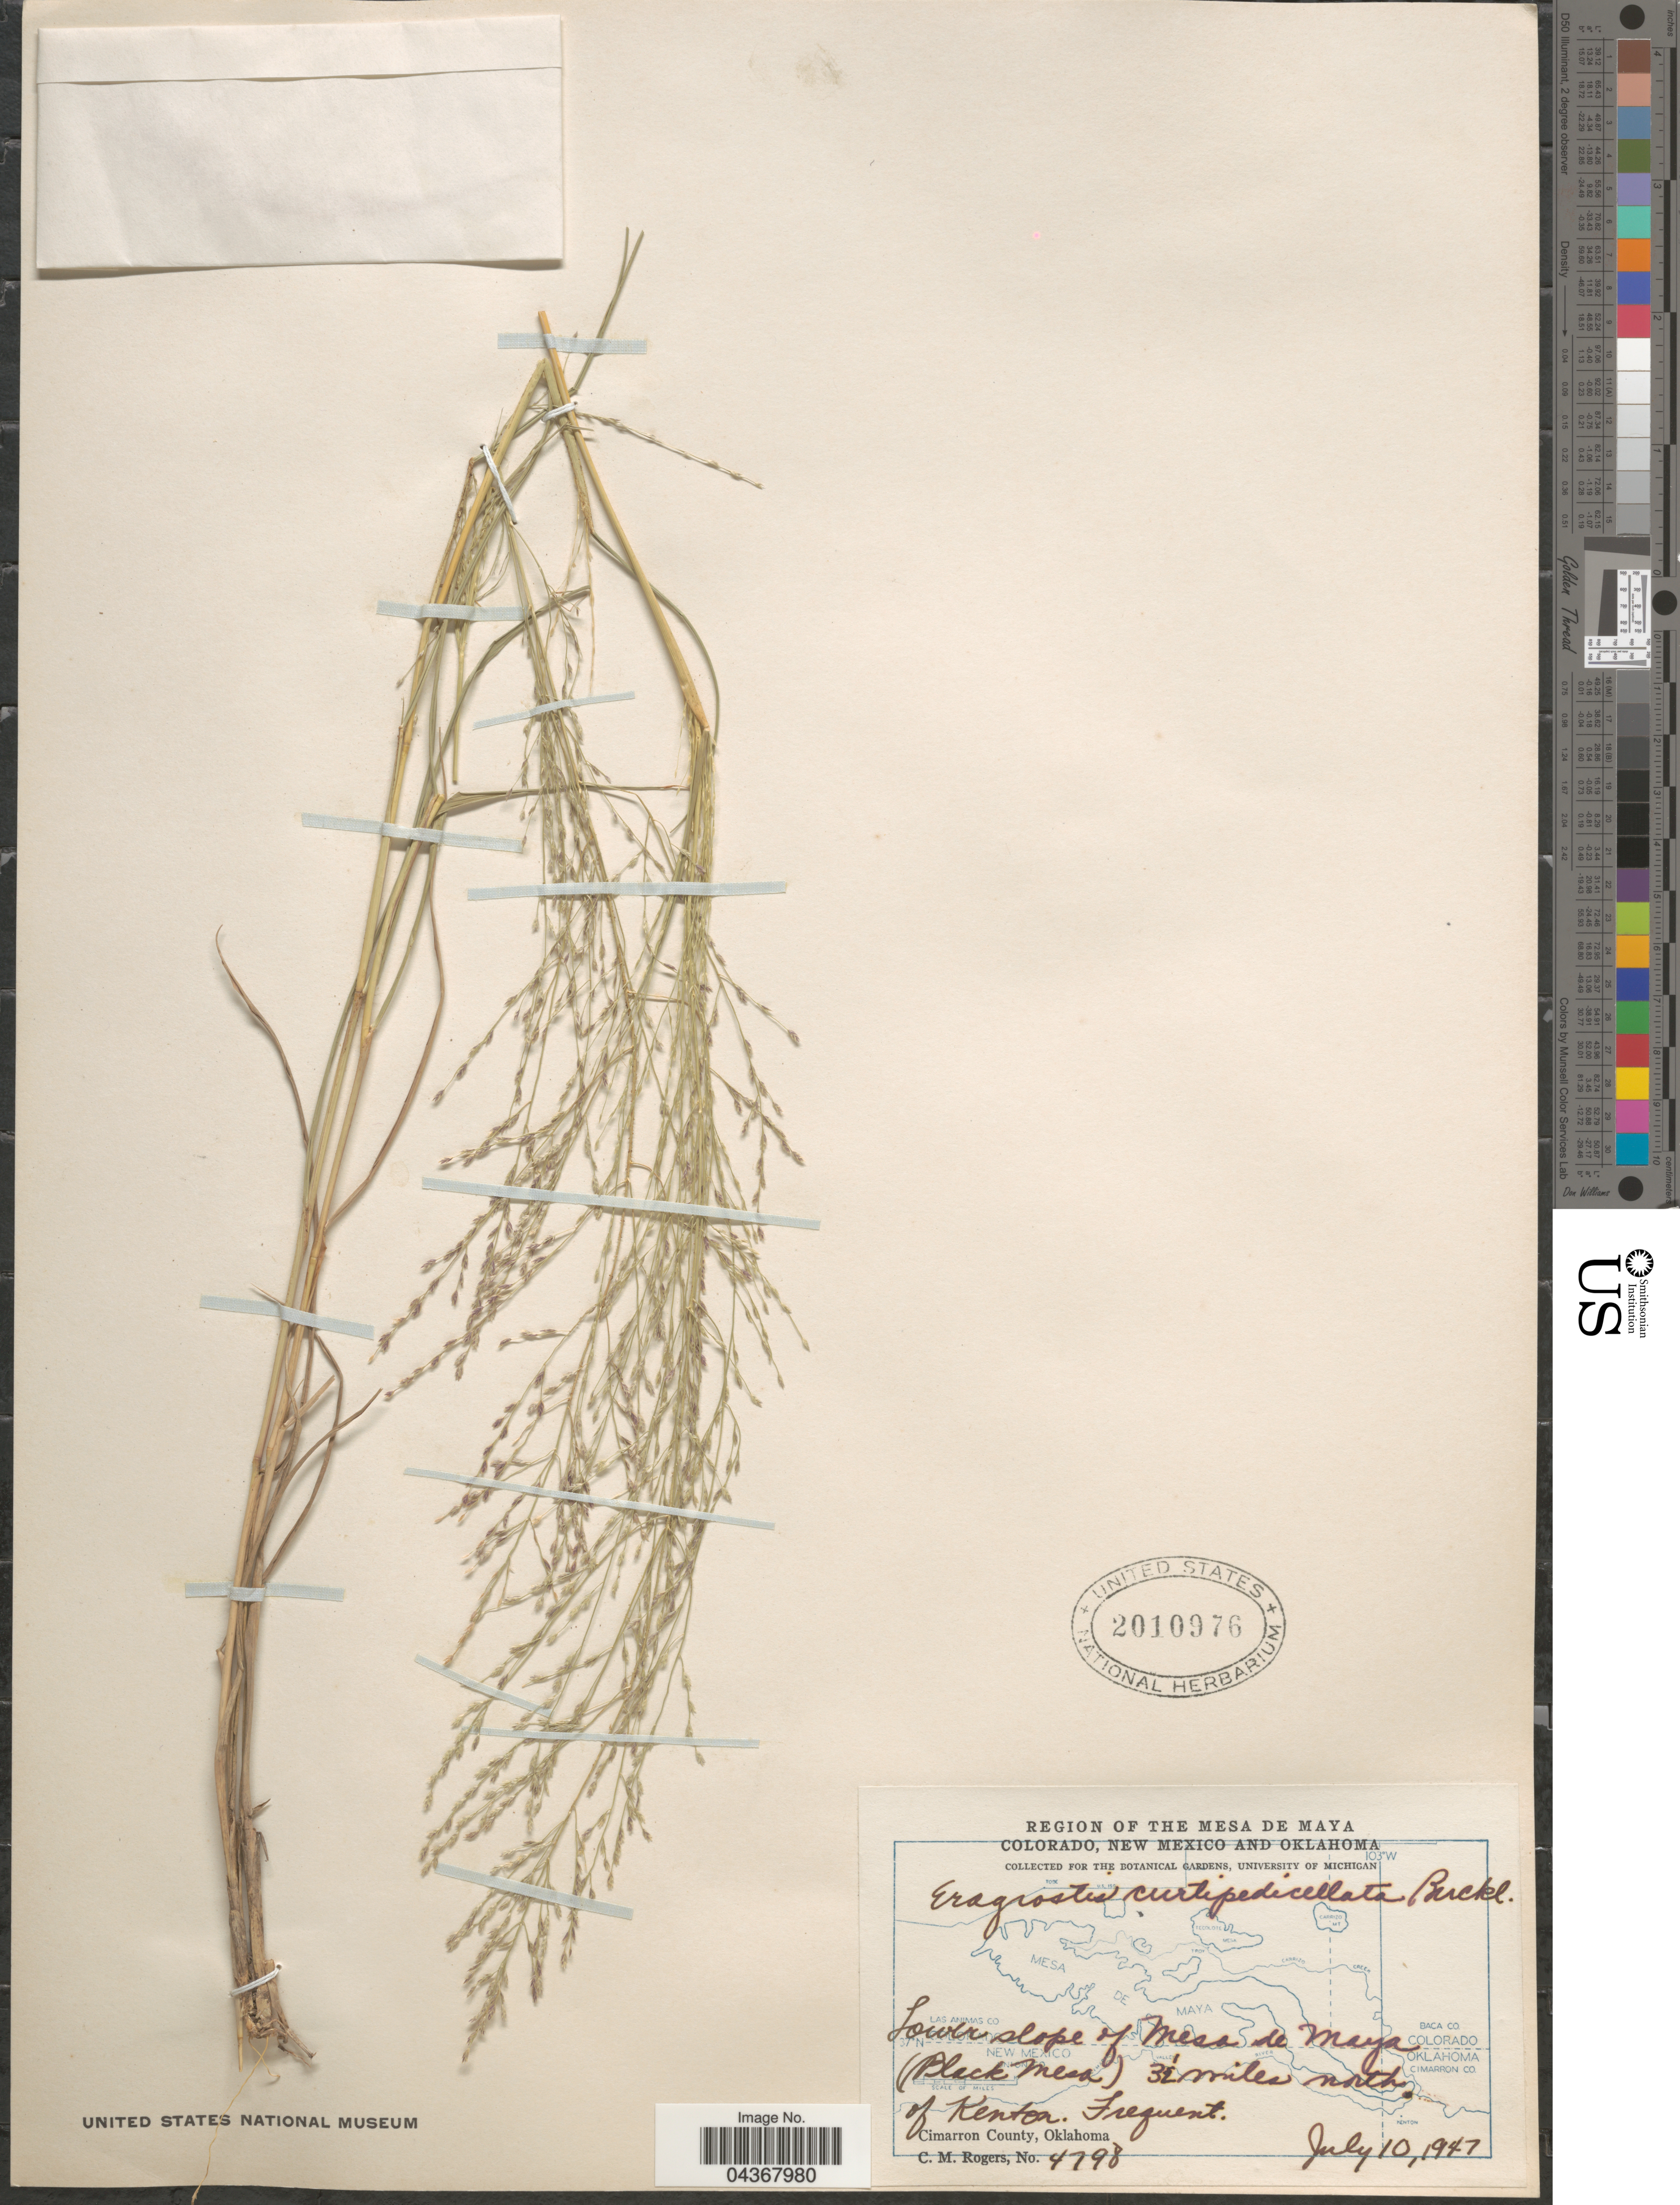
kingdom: Plantae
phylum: Tracheophyta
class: Liliopsida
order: Poales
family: Poaceae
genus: Eragrostis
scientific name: Eragrostis curtipedicellata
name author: Buckley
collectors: C. M. Rogers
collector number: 4798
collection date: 1947-07-10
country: United States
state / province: Oklahoma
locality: Region of The Mesa de Maya. Lower slope of Mesa de Maya (Black Mesa) 3½ miles north of Kenton. Cimarron County.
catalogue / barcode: US 2010976